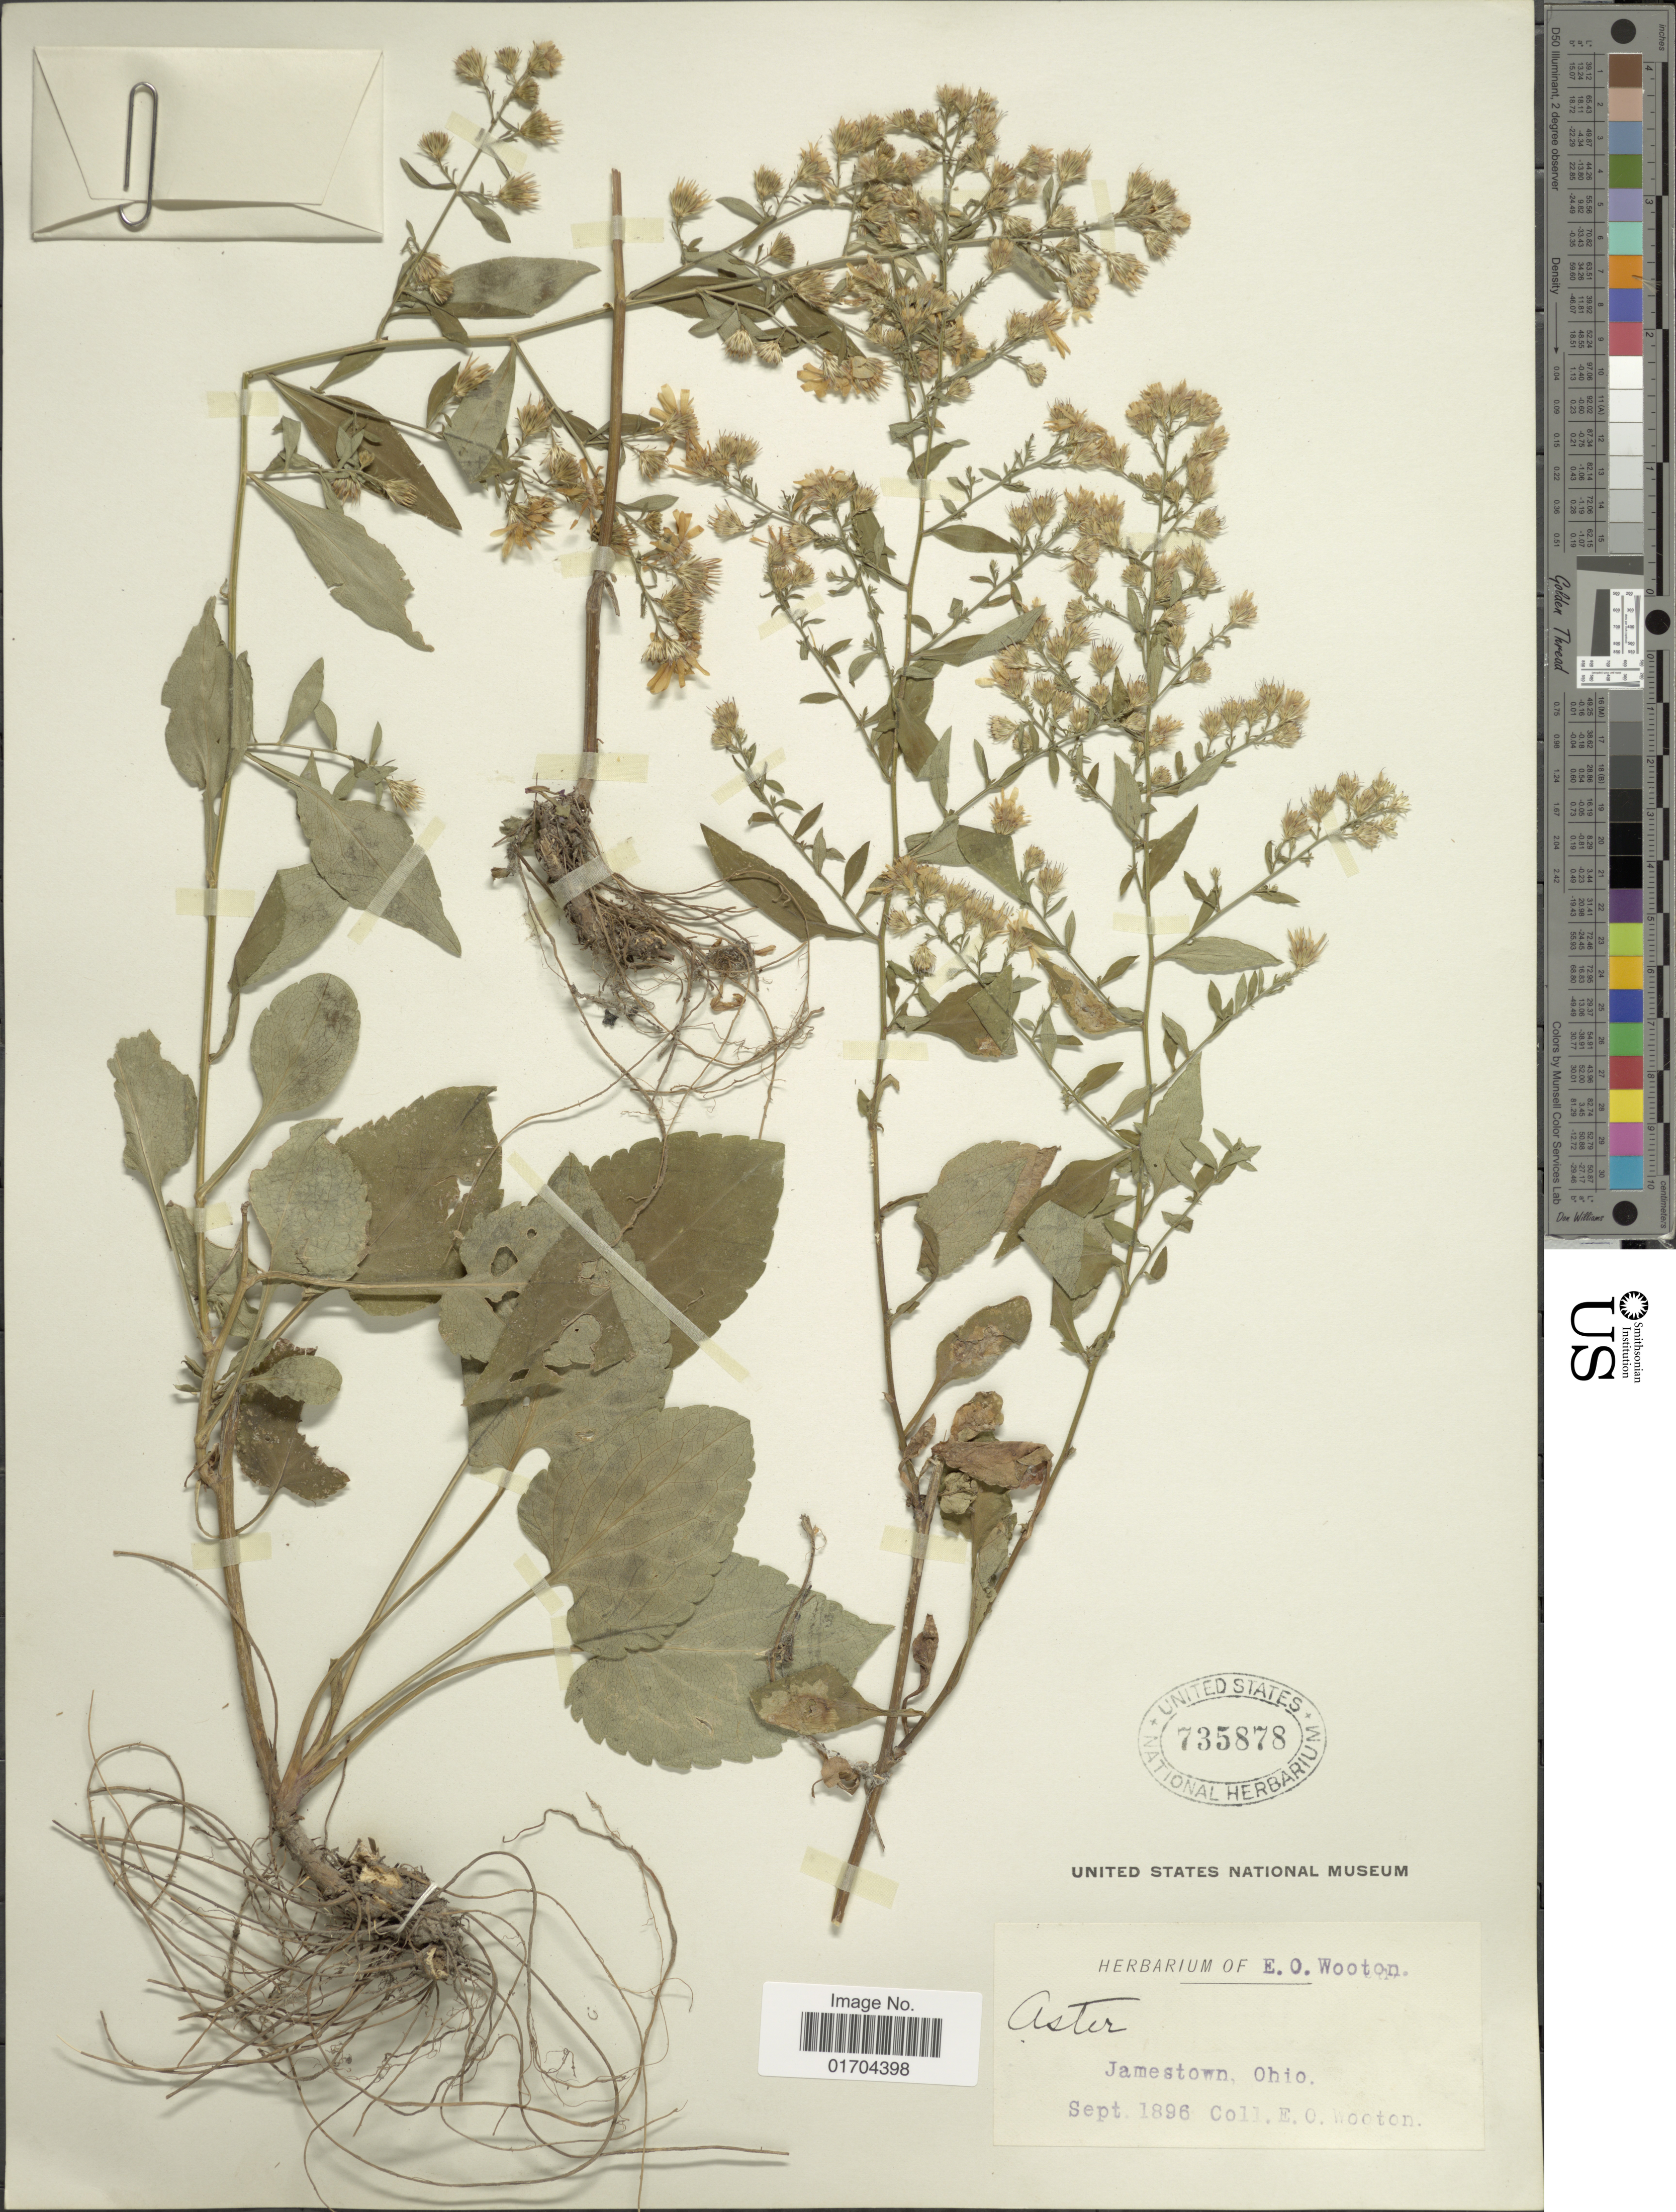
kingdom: Plantae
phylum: Tracheophyta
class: Magnoliopsida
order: Asterales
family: Asteraceae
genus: Symphyotrichum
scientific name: Symphyotrichum sp.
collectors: E. O. Wooton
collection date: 1896-09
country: United States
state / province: Ohio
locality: Jamestown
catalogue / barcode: US 735878